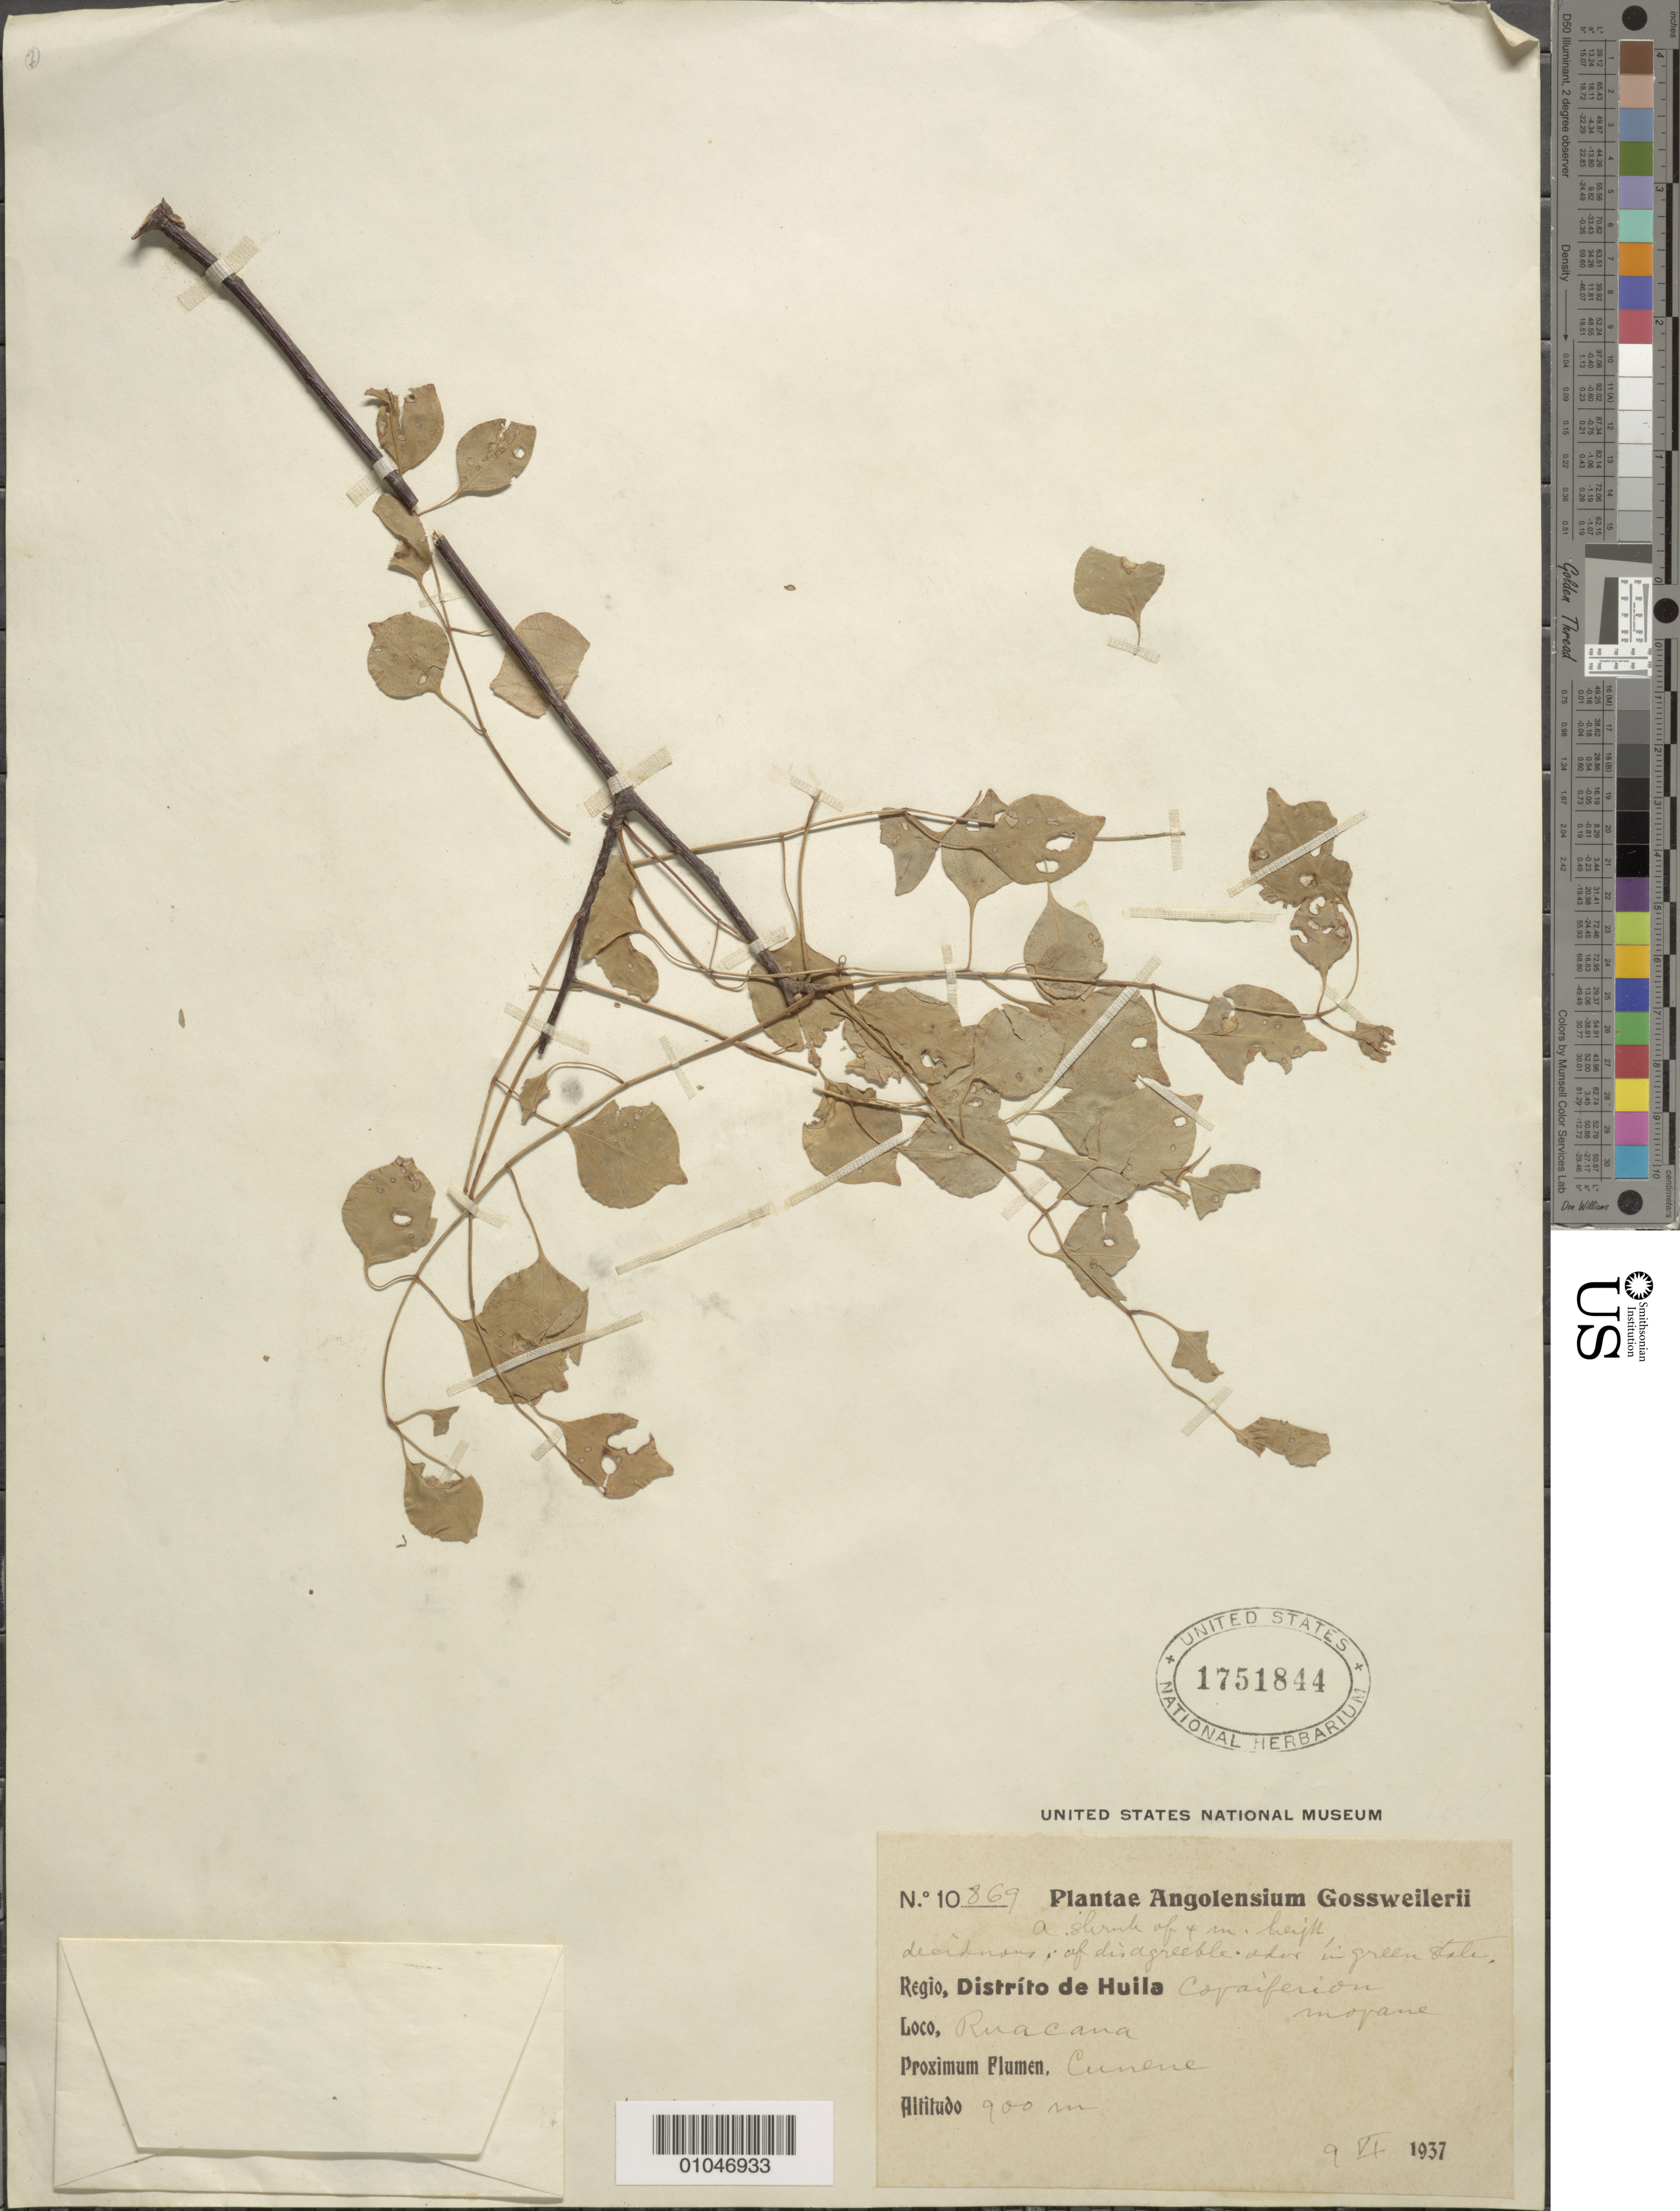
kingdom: Plantae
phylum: Tracheophyta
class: Magnoliopsida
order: Fabales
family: Fabaceae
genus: Copaifera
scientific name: Copaifera schliebenii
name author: Harms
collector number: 10869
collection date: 1937-06-09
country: Angola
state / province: Huíla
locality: Ruacana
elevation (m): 900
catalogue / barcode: US 1751844